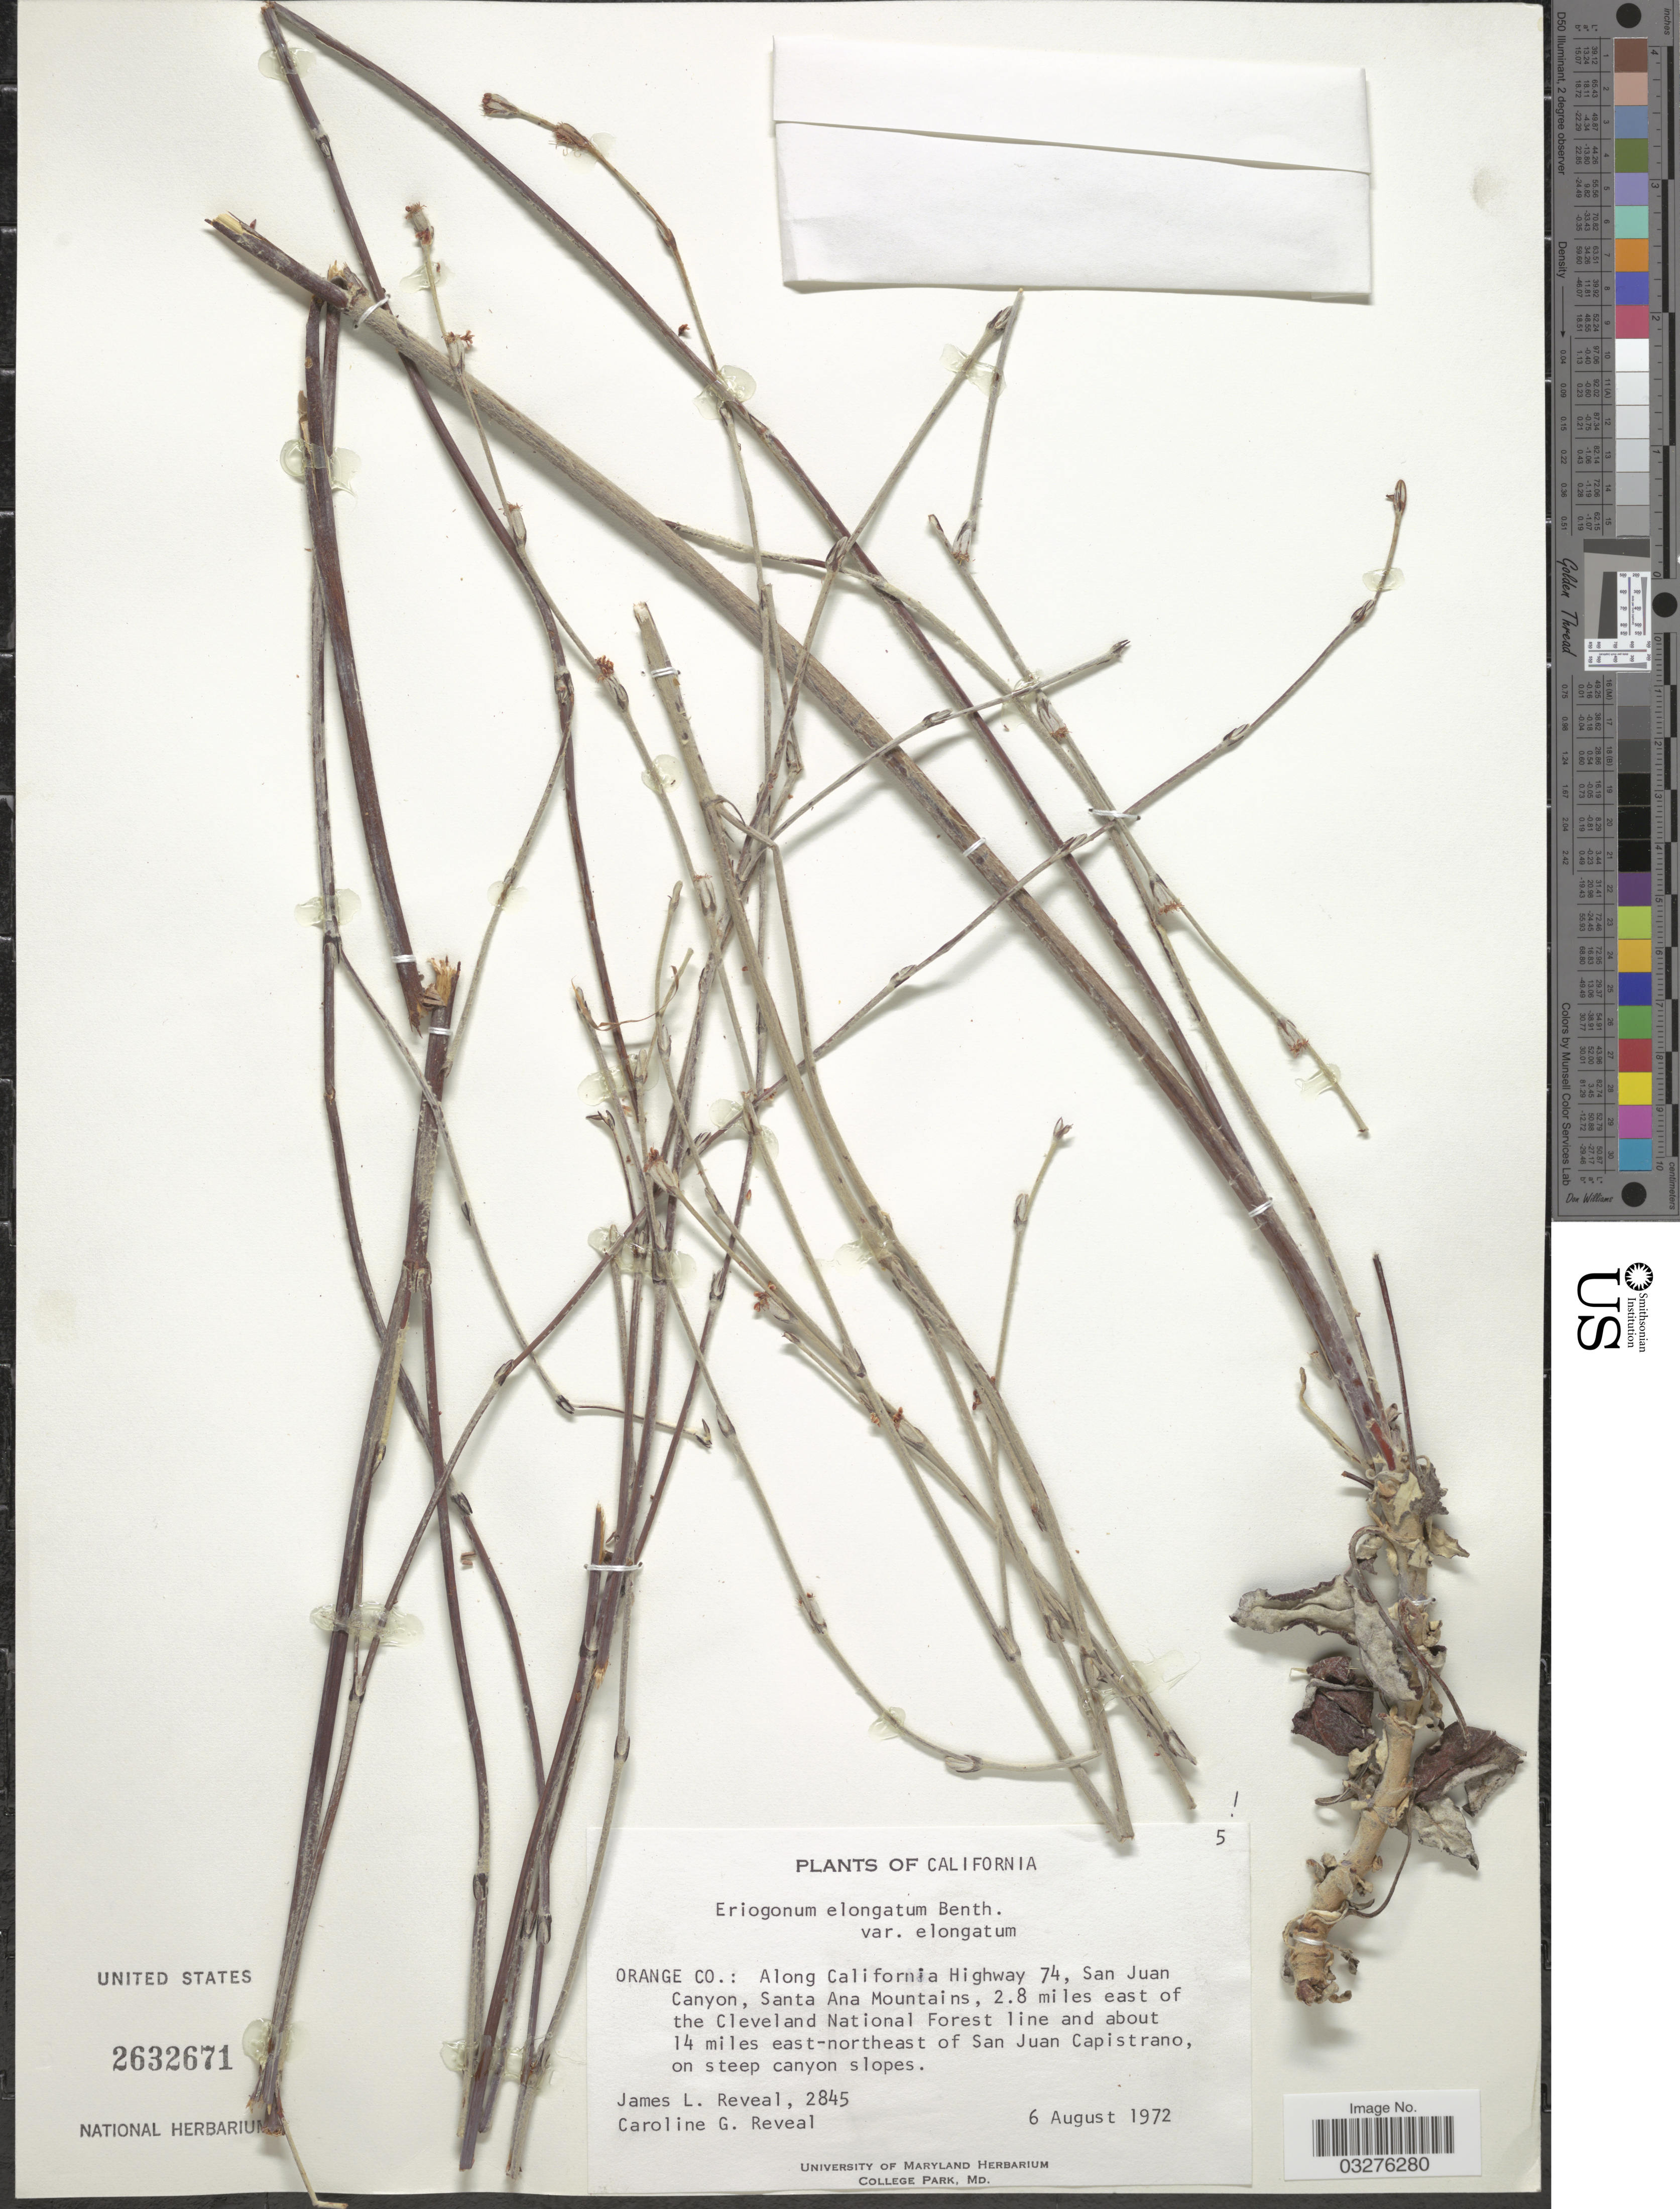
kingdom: Plantae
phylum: Tracheophyta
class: Magnoliopsida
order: Caryophyllales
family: Polygonaceae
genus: Eriogonum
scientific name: Eriogonum elongatum var. elongatum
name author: Benth.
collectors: J. L. Reveal & C. G. Reveal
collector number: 2845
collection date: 1972-08-06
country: United States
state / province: California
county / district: Orange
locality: Orange Co.: Along California Highway 74, San Juan Canyon, Santa Ana Mountains, 2.8 miles east of the Cleveland National Forest line and about 14 miles east-northeast of San Juan Capistrano, on steep canyon slopes.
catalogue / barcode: US 2632671